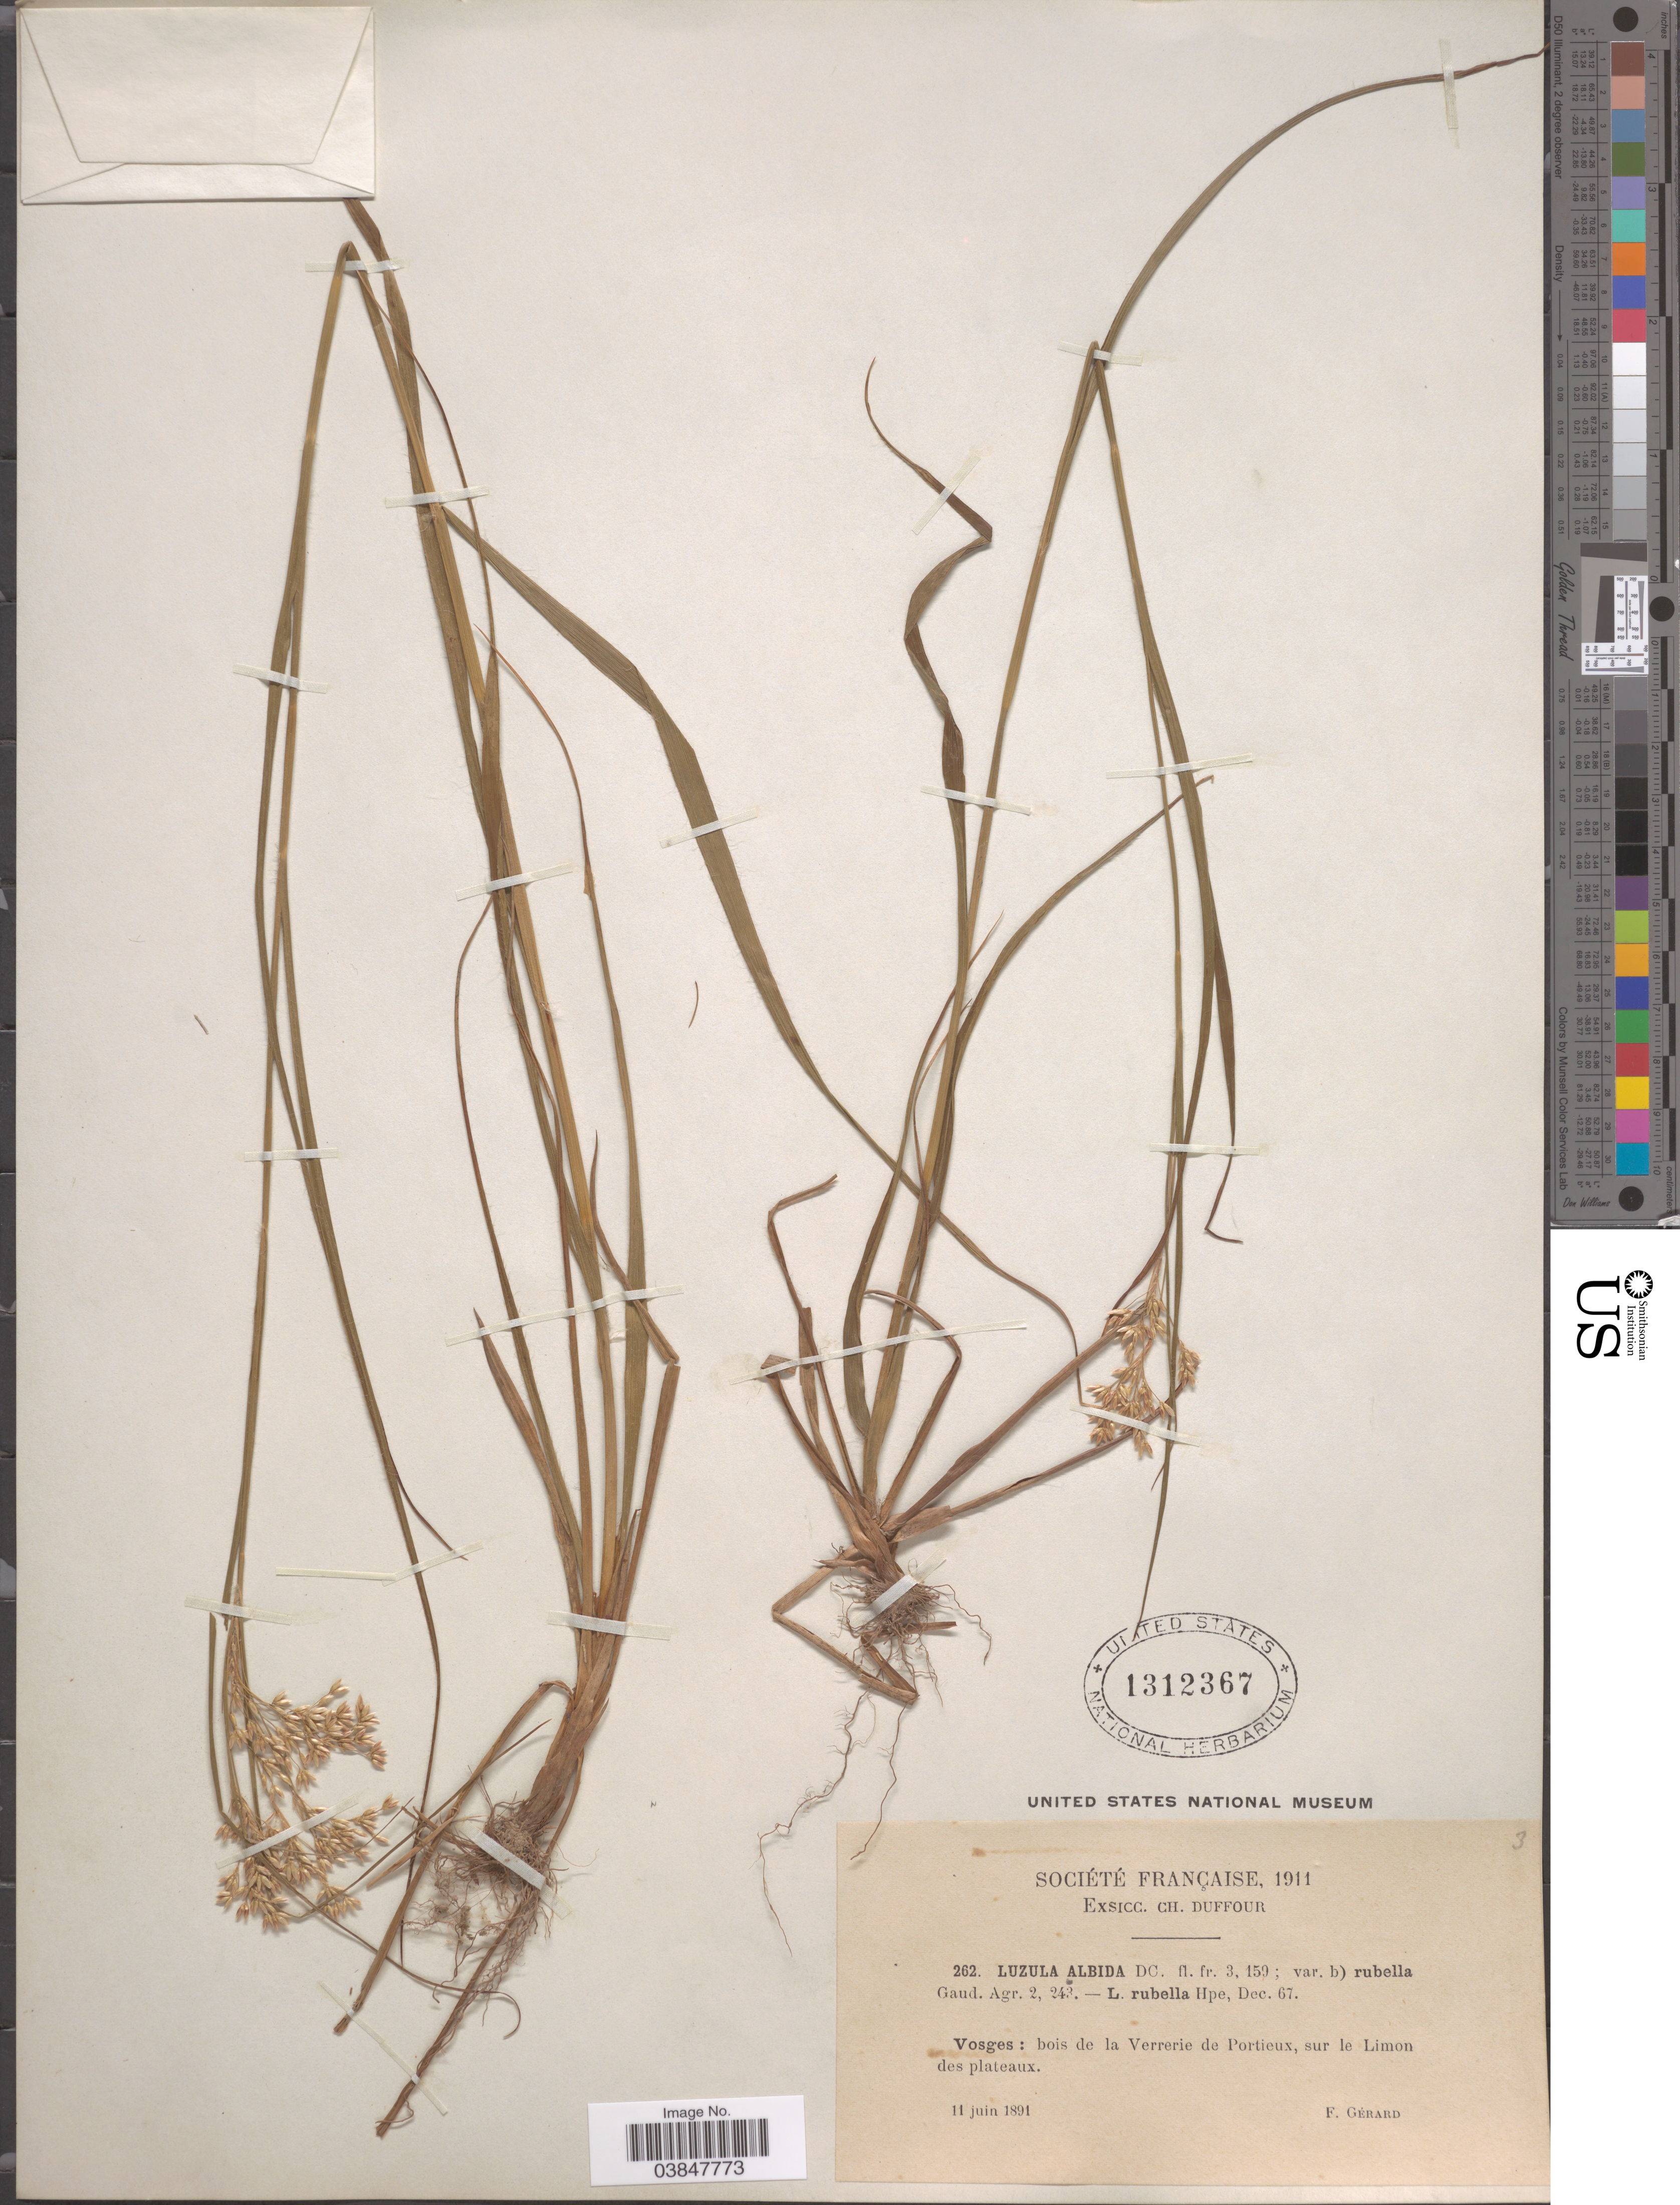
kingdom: Plantae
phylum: Tracheophyta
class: Liliopsida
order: Poales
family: Juncaceae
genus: Luzula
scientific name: Luzula albida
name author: (Hoffm.) DC.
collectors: F. Gérard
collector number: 262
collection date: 1891-06-11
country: France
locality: Société Française. Vosges: bois de la Verrerie de Portieux, sur le Limon des plateaux.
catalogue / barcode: US 1312367